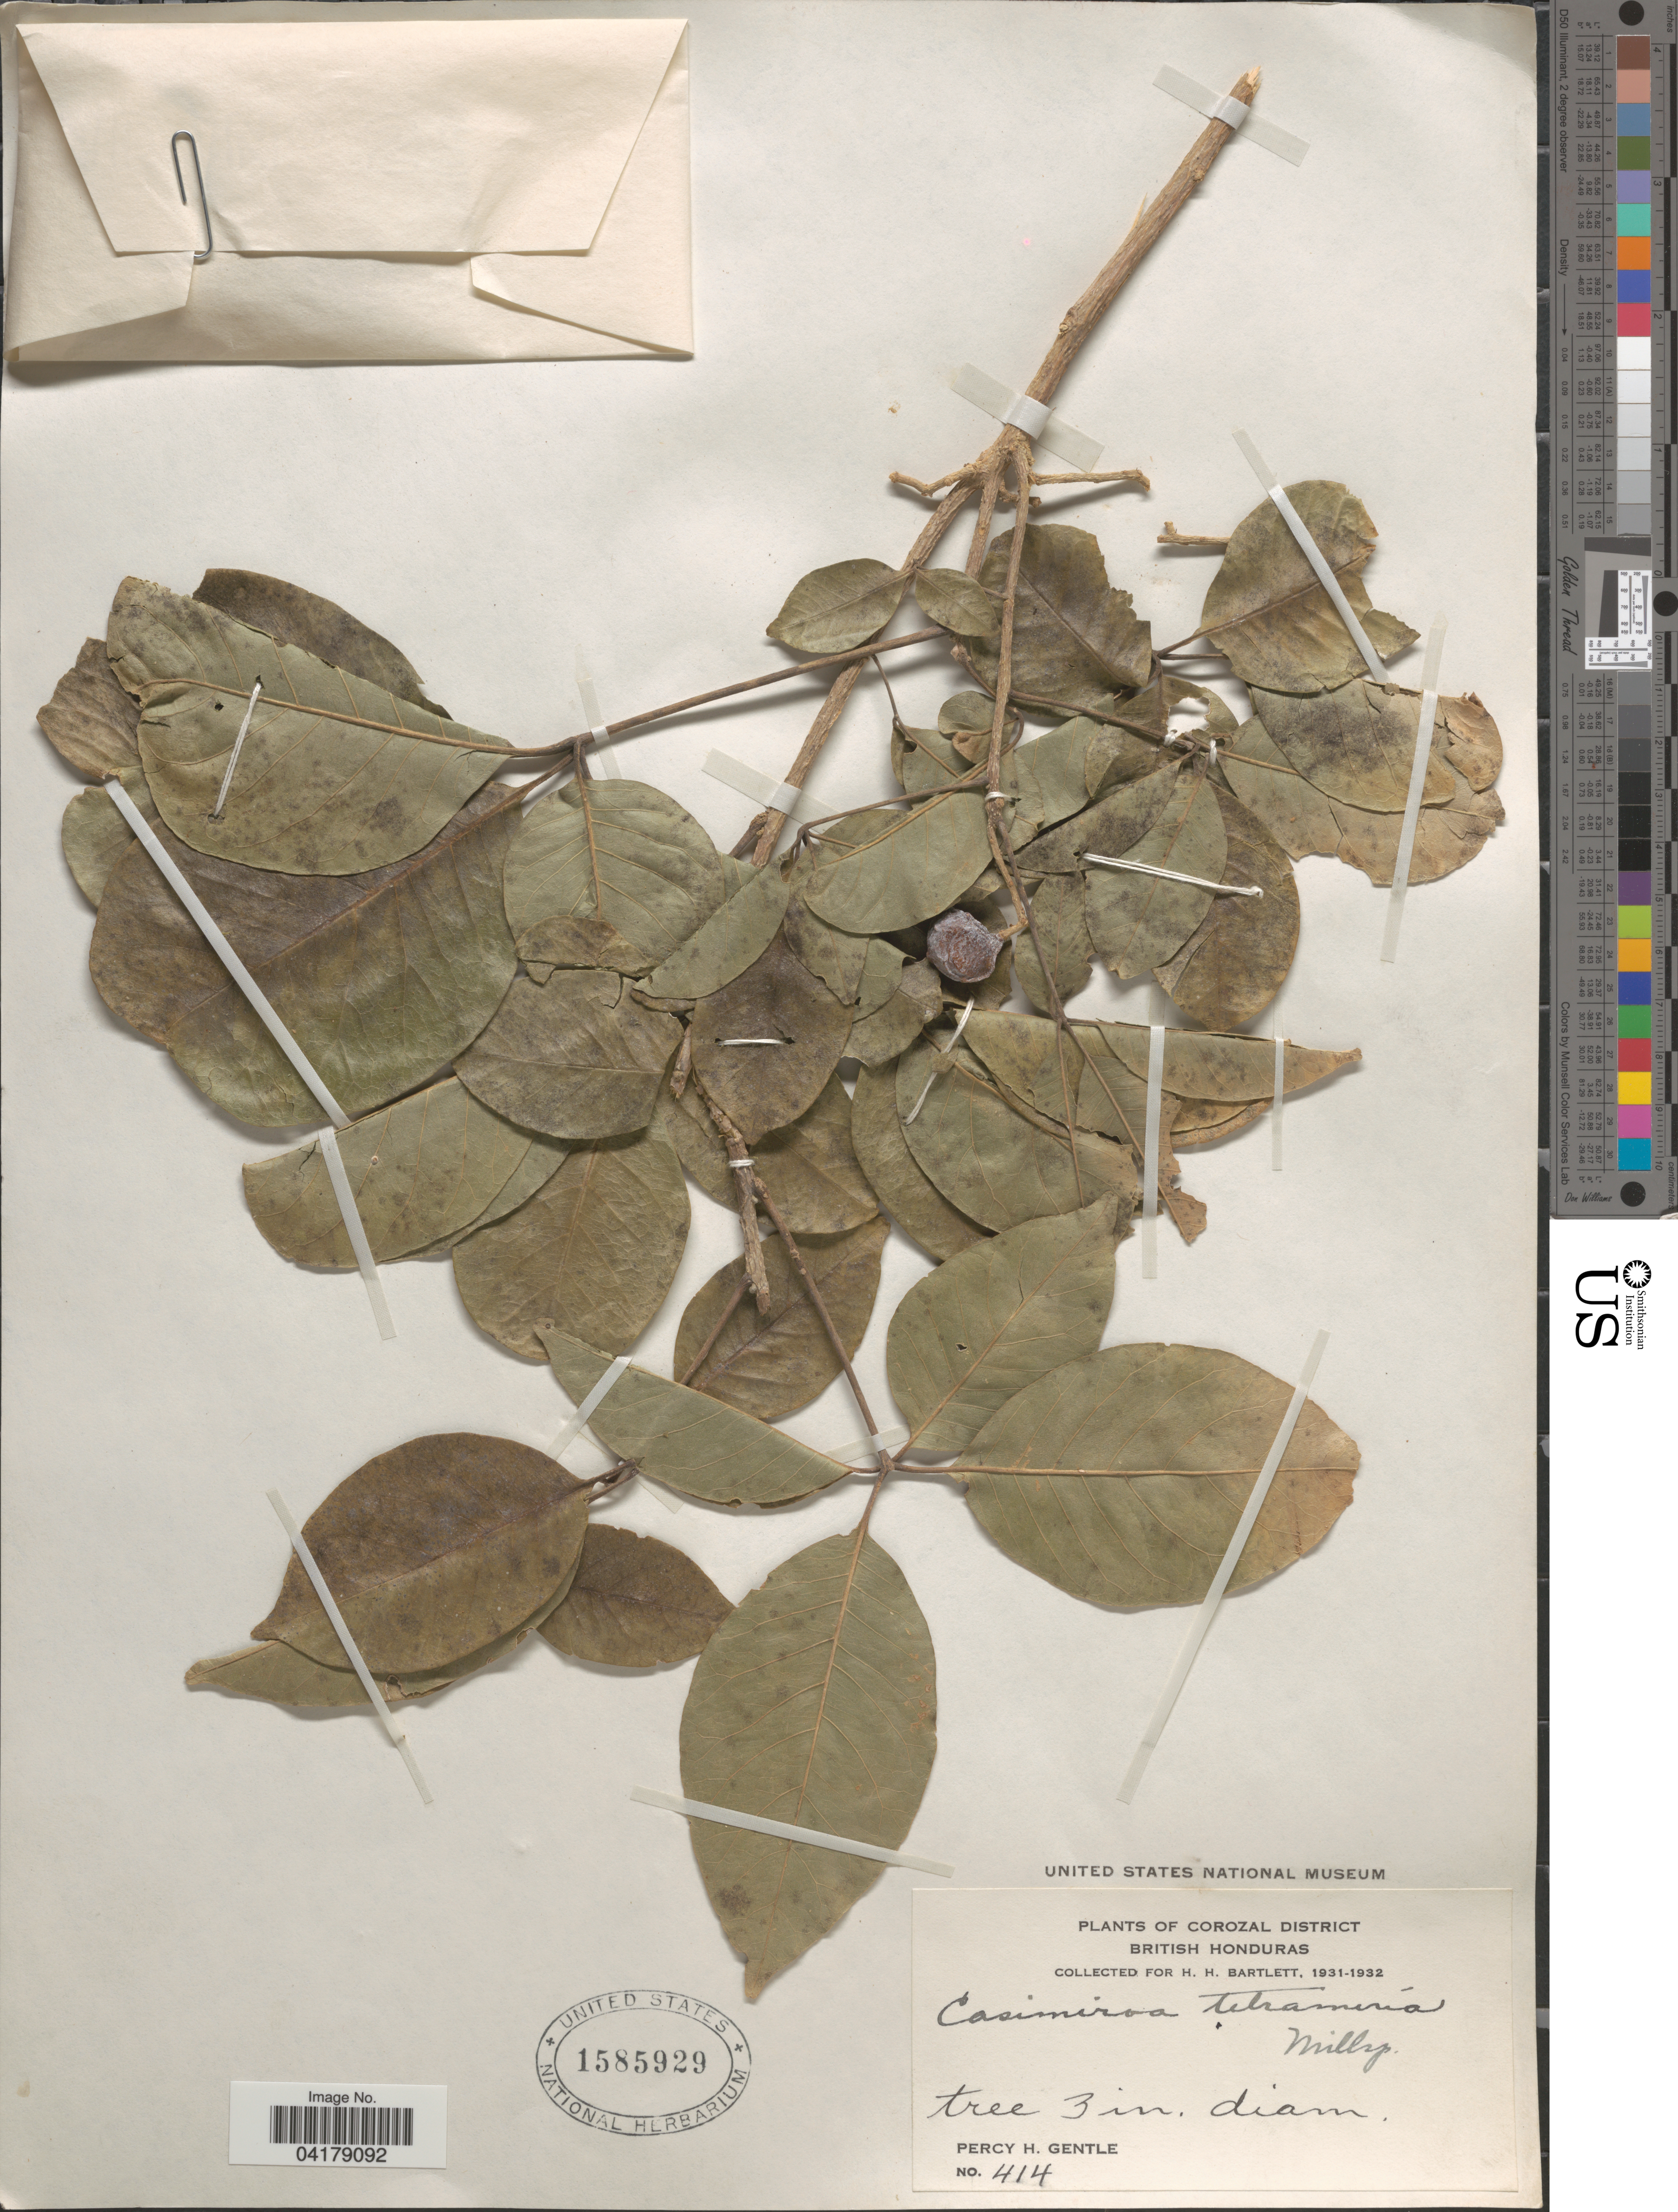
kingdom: Plantae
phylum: Tracheophyta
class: Magnoliopsida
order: Sapindales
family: Rutaceae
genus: Casimiroa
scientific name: Casimiroa tetrameria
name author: Millsp.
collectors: P. H. Gentle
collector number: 414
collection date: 1931/1932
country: Belize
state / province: Corozal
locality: Corozal District. British Honduras.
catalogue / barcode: US 1585929